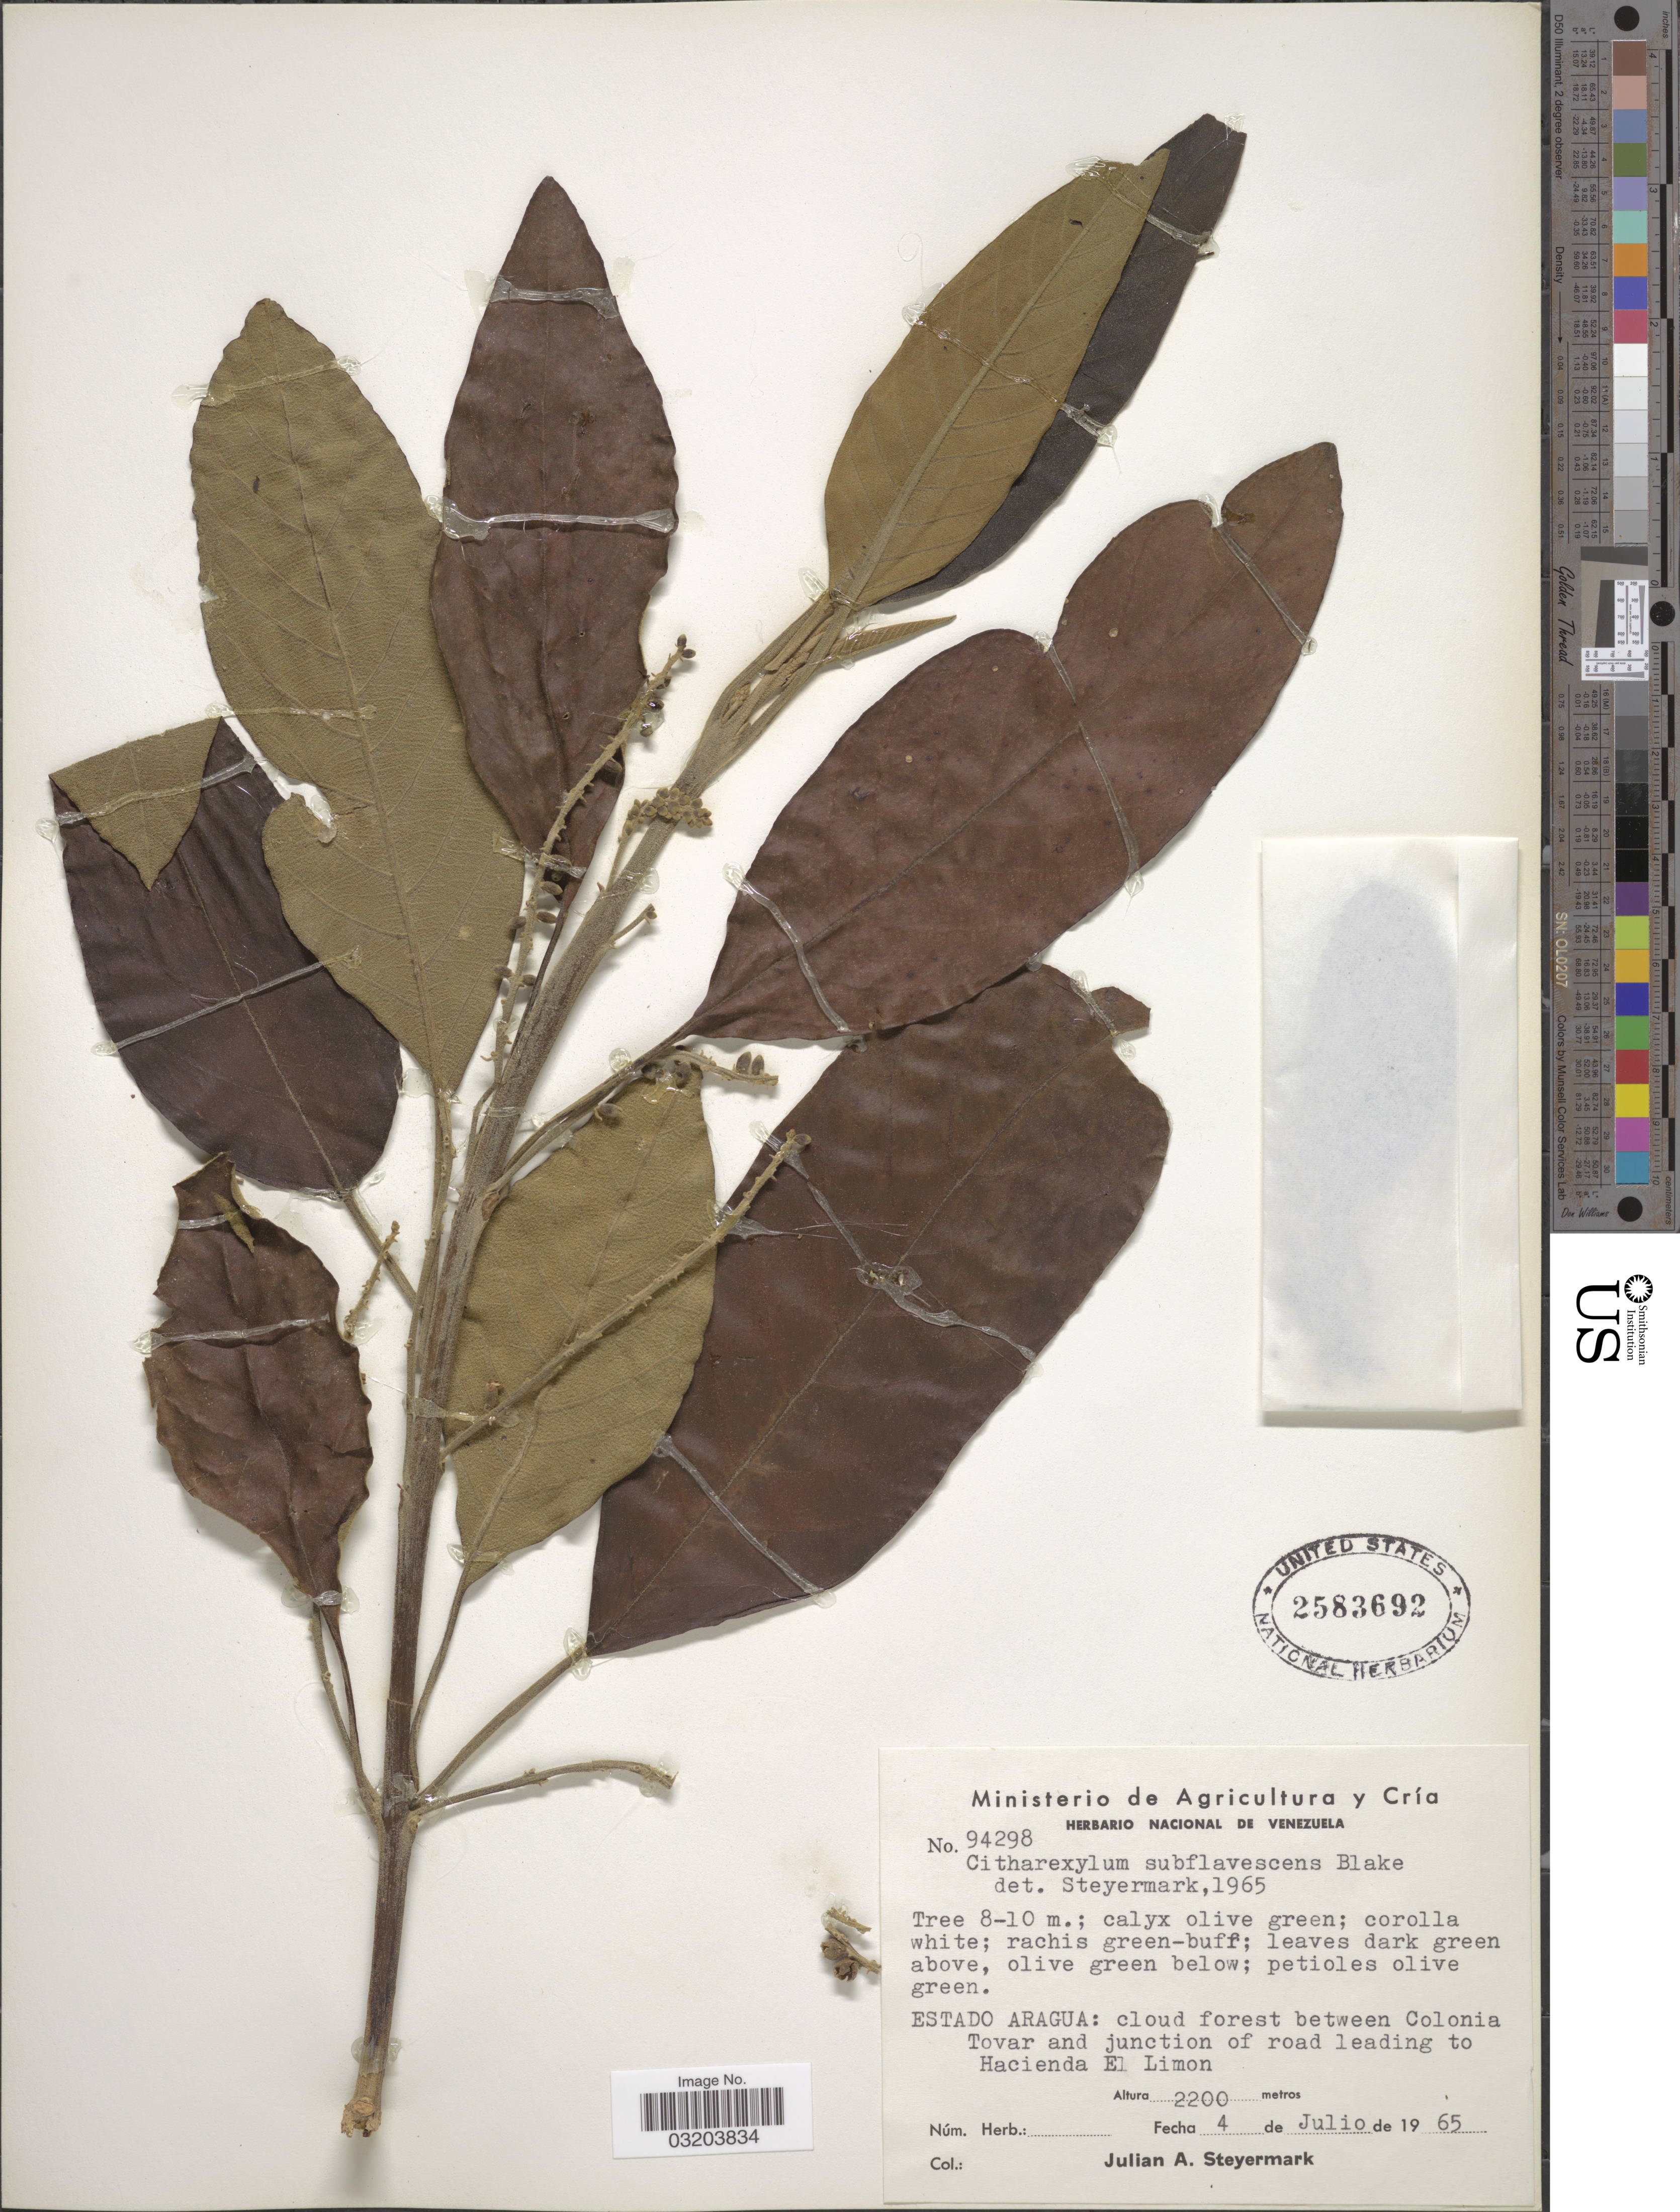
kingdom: Plantae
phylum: Tracheophyta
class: Magnoliopsida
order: Lamiales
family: Verbenaceae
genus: Citharexylum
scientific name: Citharexylum subflavescens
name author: S.F. Blake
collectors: J. Steyermark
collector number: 94298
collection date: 1965-07-04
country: Venezuela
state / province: Aragua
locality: Cloud forest between Colonia Tovar and junction of road leading to Hacienda El Limon.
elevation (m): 2200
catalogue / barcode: US 2583692